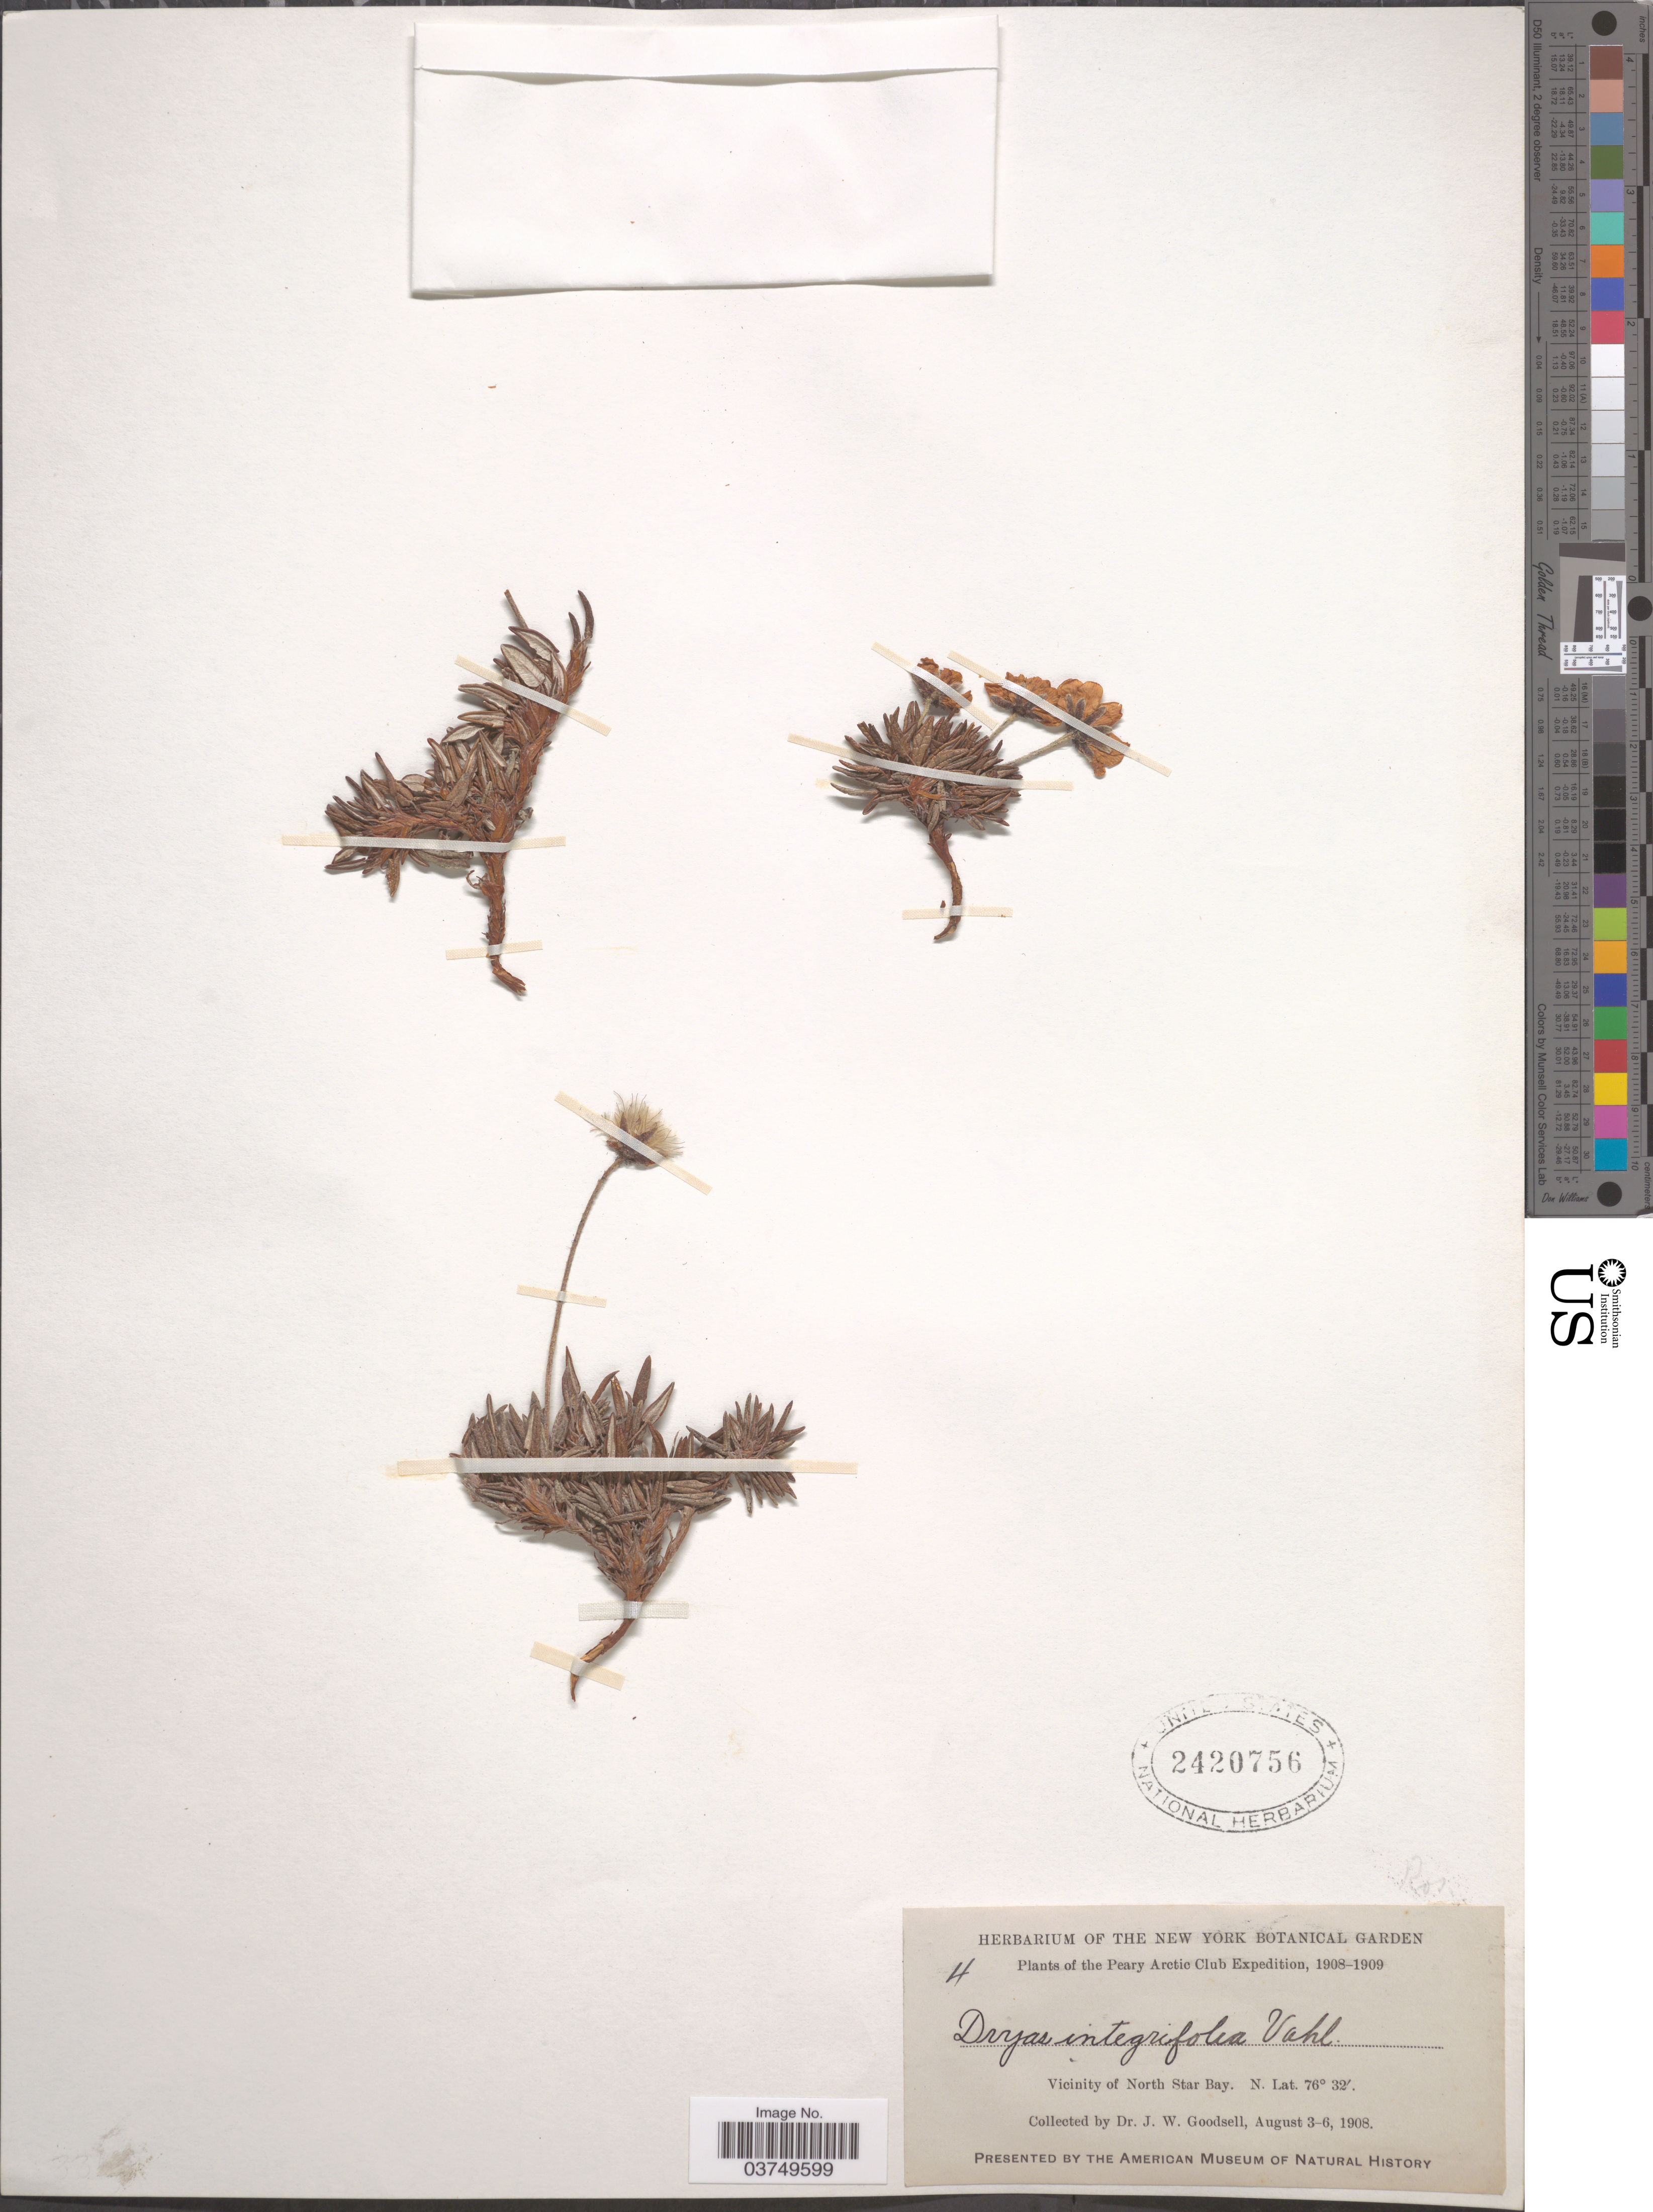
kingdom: Plantae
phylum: Tracheophyta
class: Magnoliopsida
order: Rosales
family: Rosaceae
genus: Dryas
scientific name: Dryas integrifolia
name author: Vahl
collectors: J. Goodsell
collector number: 4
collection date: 1908-08-03/1908-08-06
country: United States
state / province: New York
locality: Peary Arctic Club. Vicinity of North Star Bay.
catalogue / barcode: US 2420756